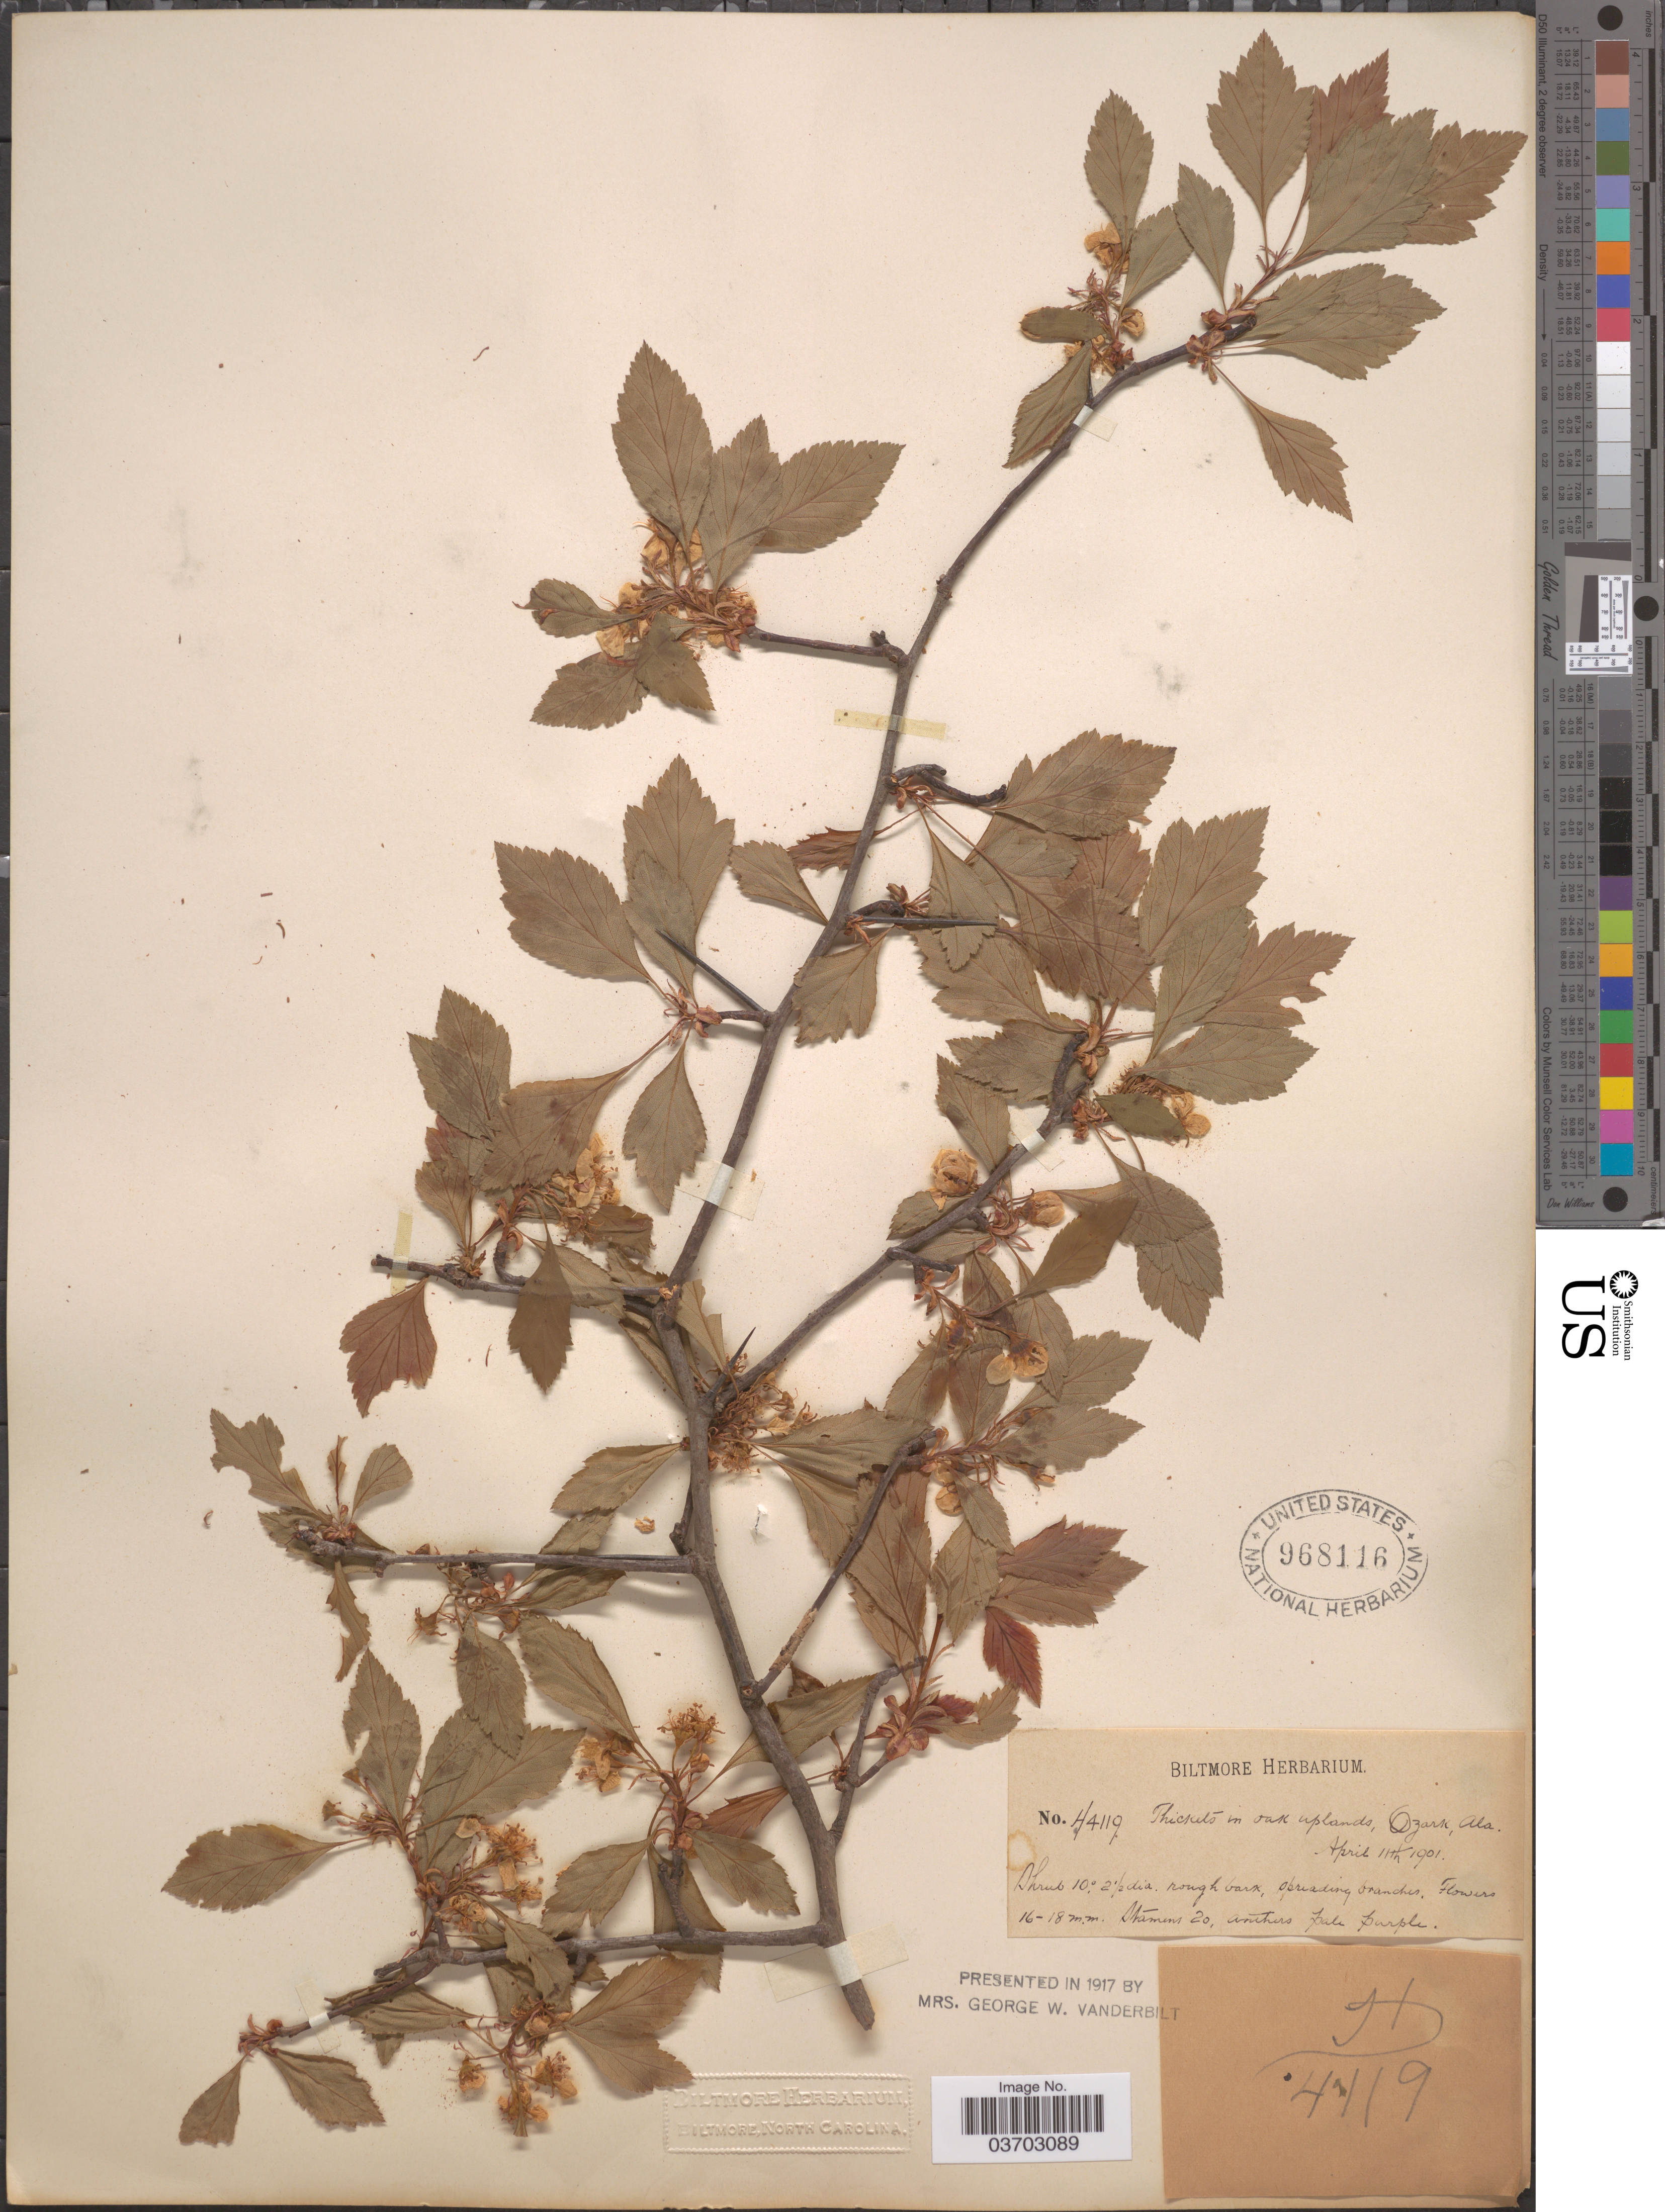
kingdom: Plantae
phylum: Tracheophyta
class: Magnoliopsida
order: Rosales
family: Rosaceae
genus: Crataegus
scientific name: Crataegus sp.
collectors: ex herb. Biltmore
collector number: H4119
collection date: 1901-04-11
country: United States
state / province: Alabama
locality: Ozark.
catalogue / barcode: US 968116